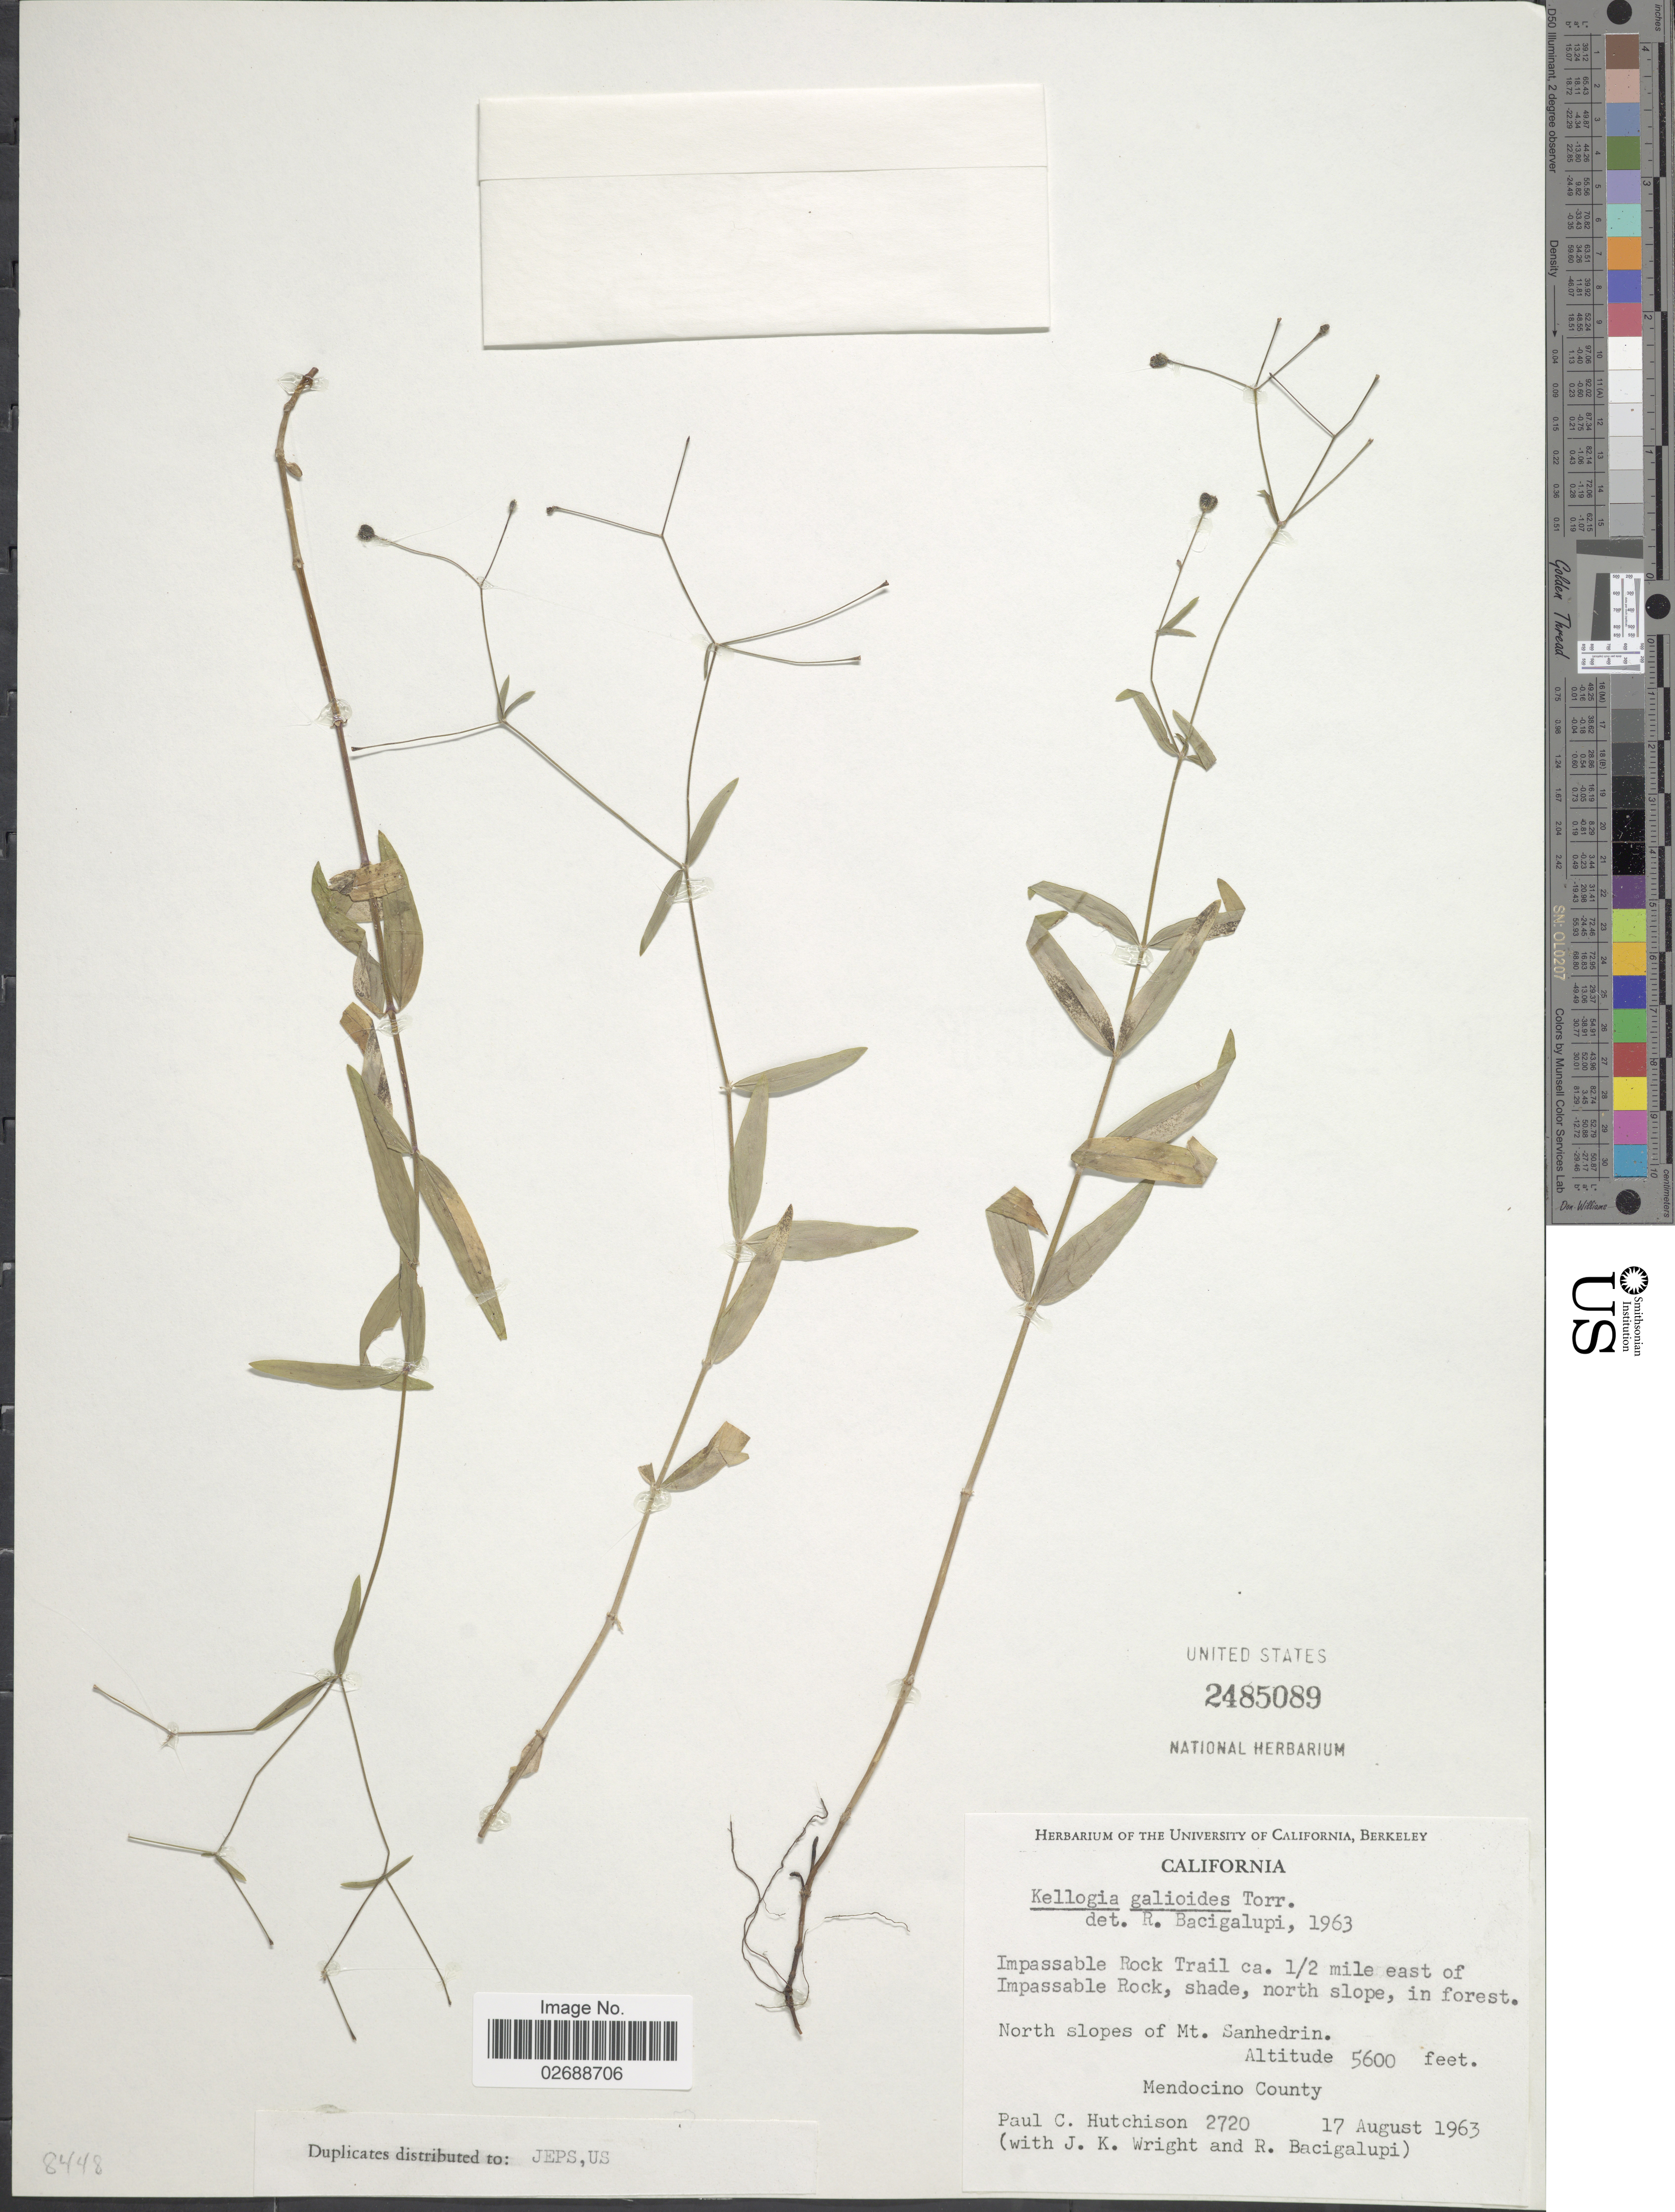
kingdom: Plantae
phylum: Tracheophyta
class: Magnoliopsida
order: Gentianales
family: Rubiaceae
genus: Kelloggia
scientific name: Kelloggia galioides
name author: Torr.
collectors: P. C. Hutchison, J. K. Wright & R. Bacigalupi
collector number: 2720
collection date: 1963-08-17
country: United States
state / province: California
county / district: Mendocino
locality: Impassable Rock Trail, ca. 1/2 mile east of Impassable Rock. North slopes of Mt. Sanhedrin. Mendocino County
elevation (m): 1707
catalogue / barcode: US 2485089